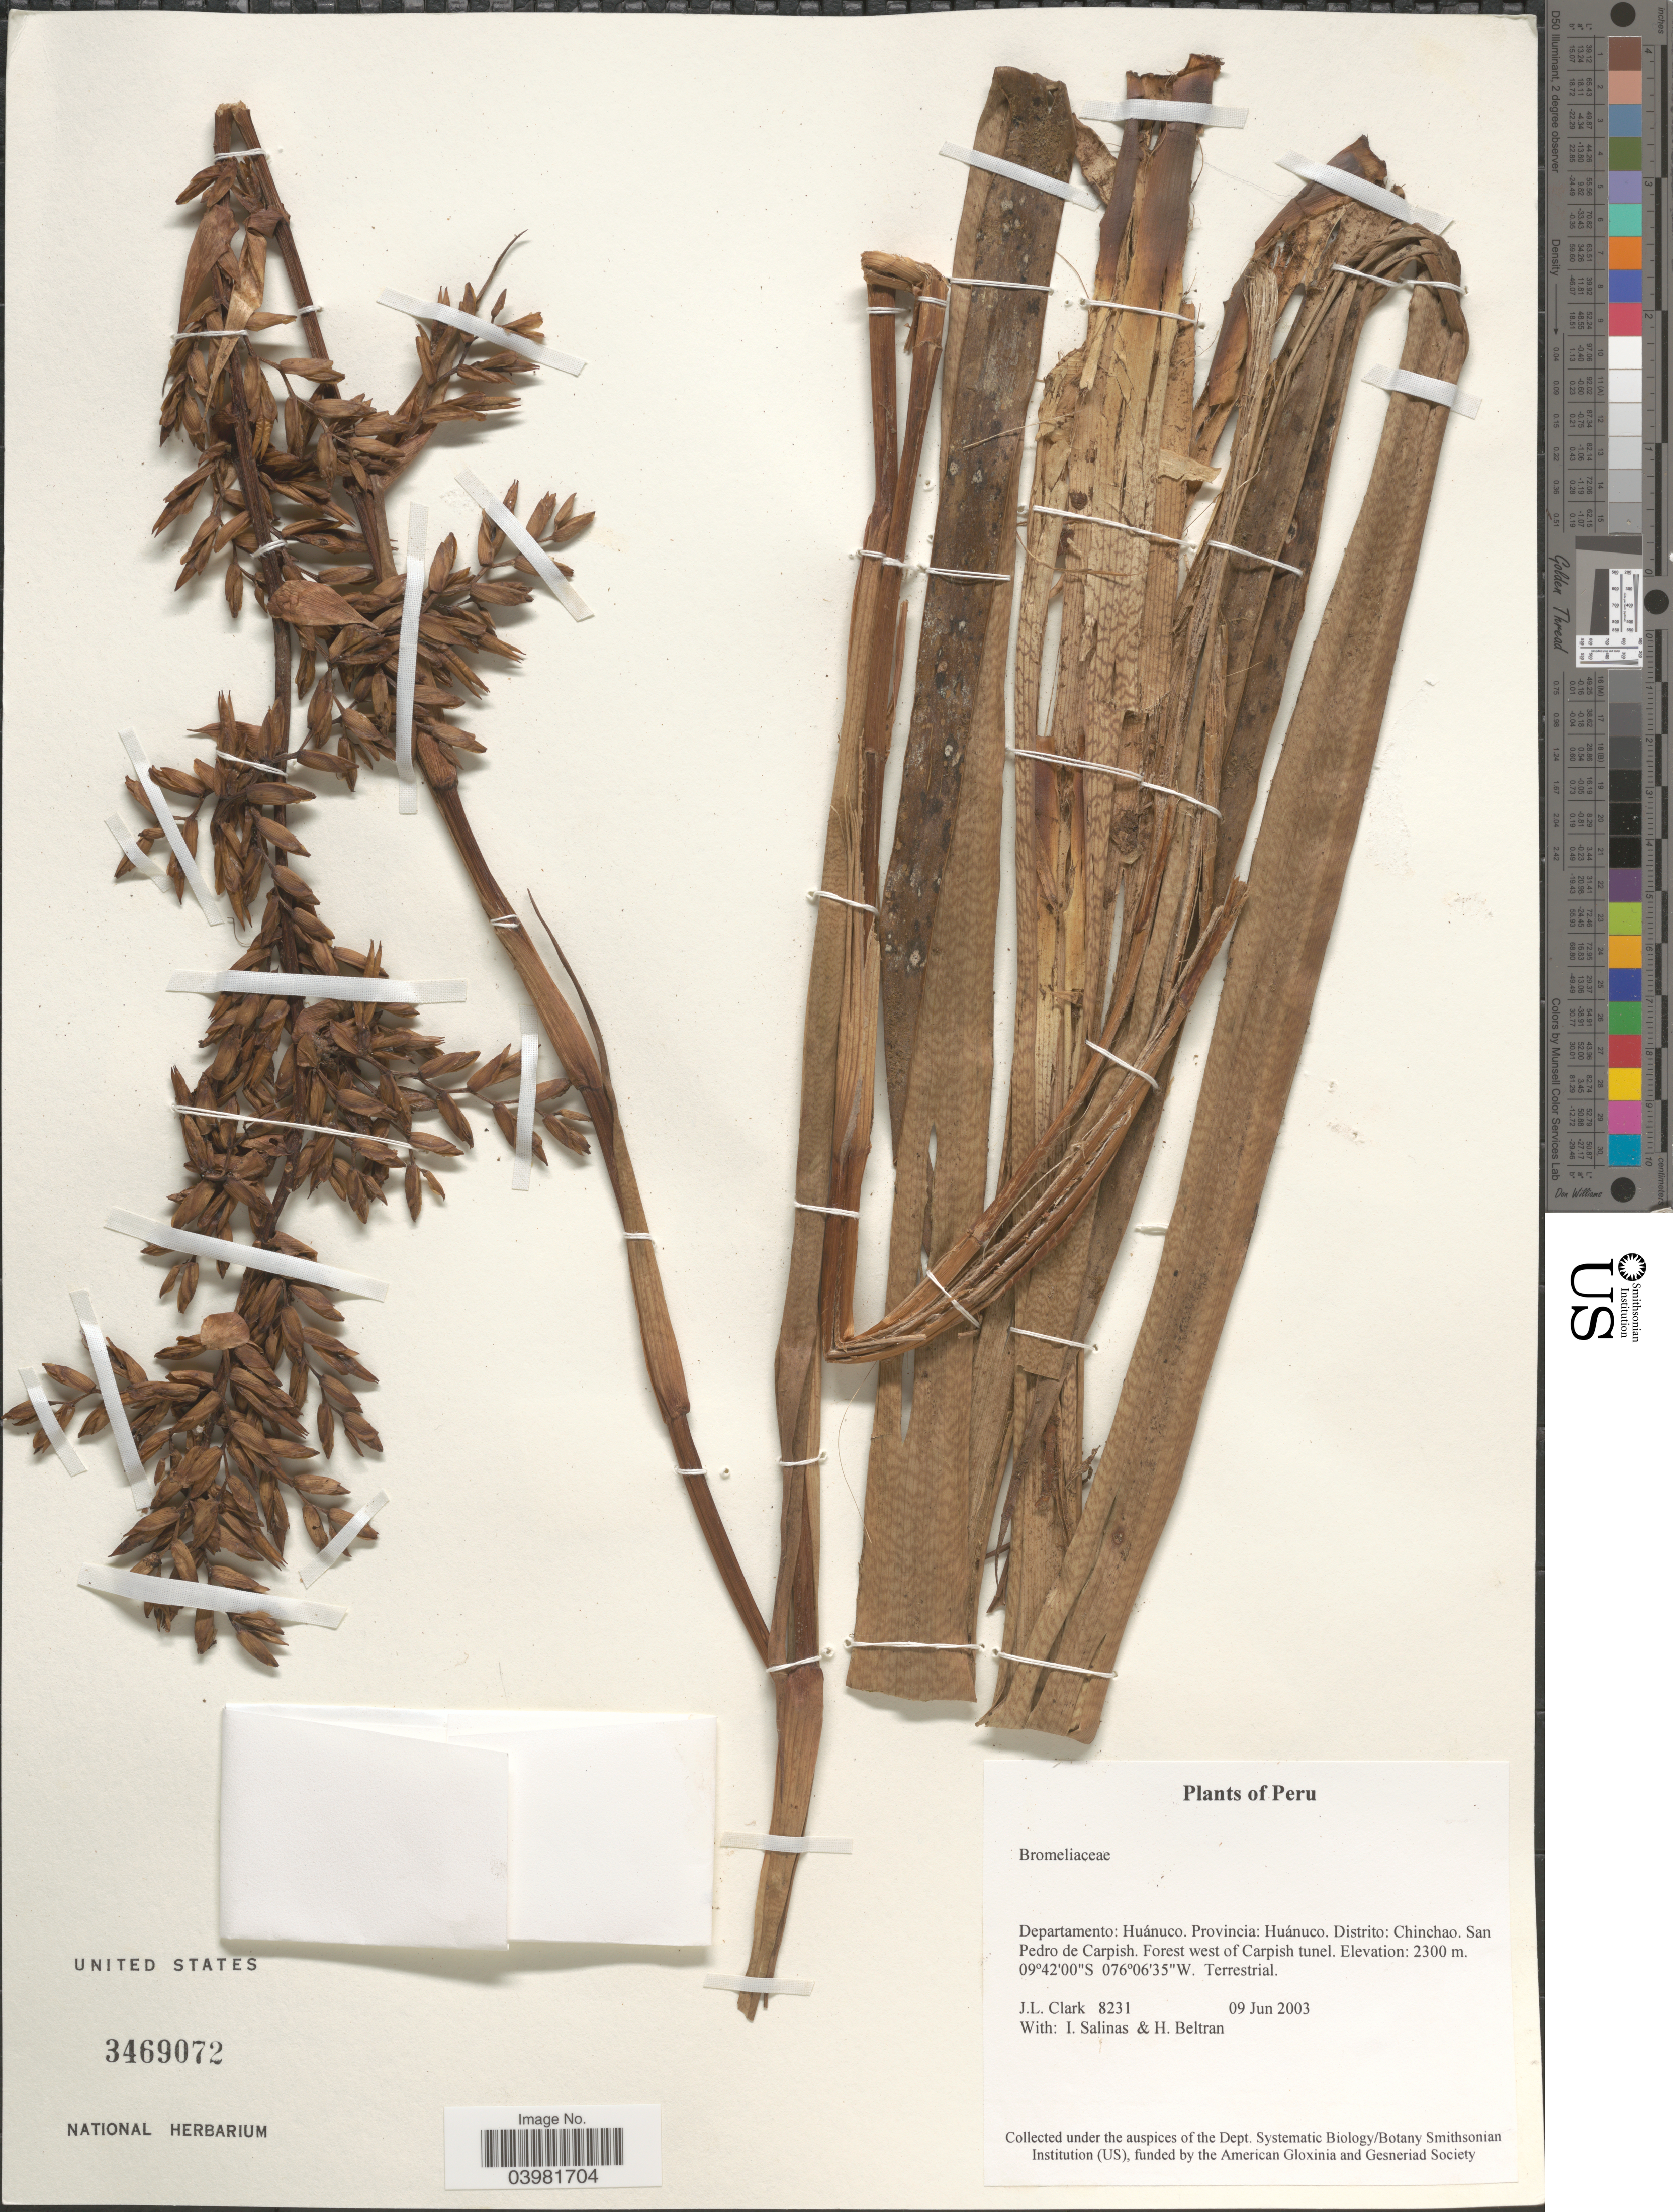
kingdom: Plantae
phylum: Tracheophyta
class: Liliopsida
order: Poales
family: Bromeliaceae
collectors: J. L. Clark, I. Salinas & H. Beltran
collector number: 8231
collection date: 2003-06-09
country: Peru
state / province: Huánuco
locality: Departamento: Huánuco, Provincia: Huánuco. Distrito: Chinchao. San Pedro de Carpish. Forest west of Carpish tunel.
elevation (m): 2300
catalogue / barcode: US 3469072